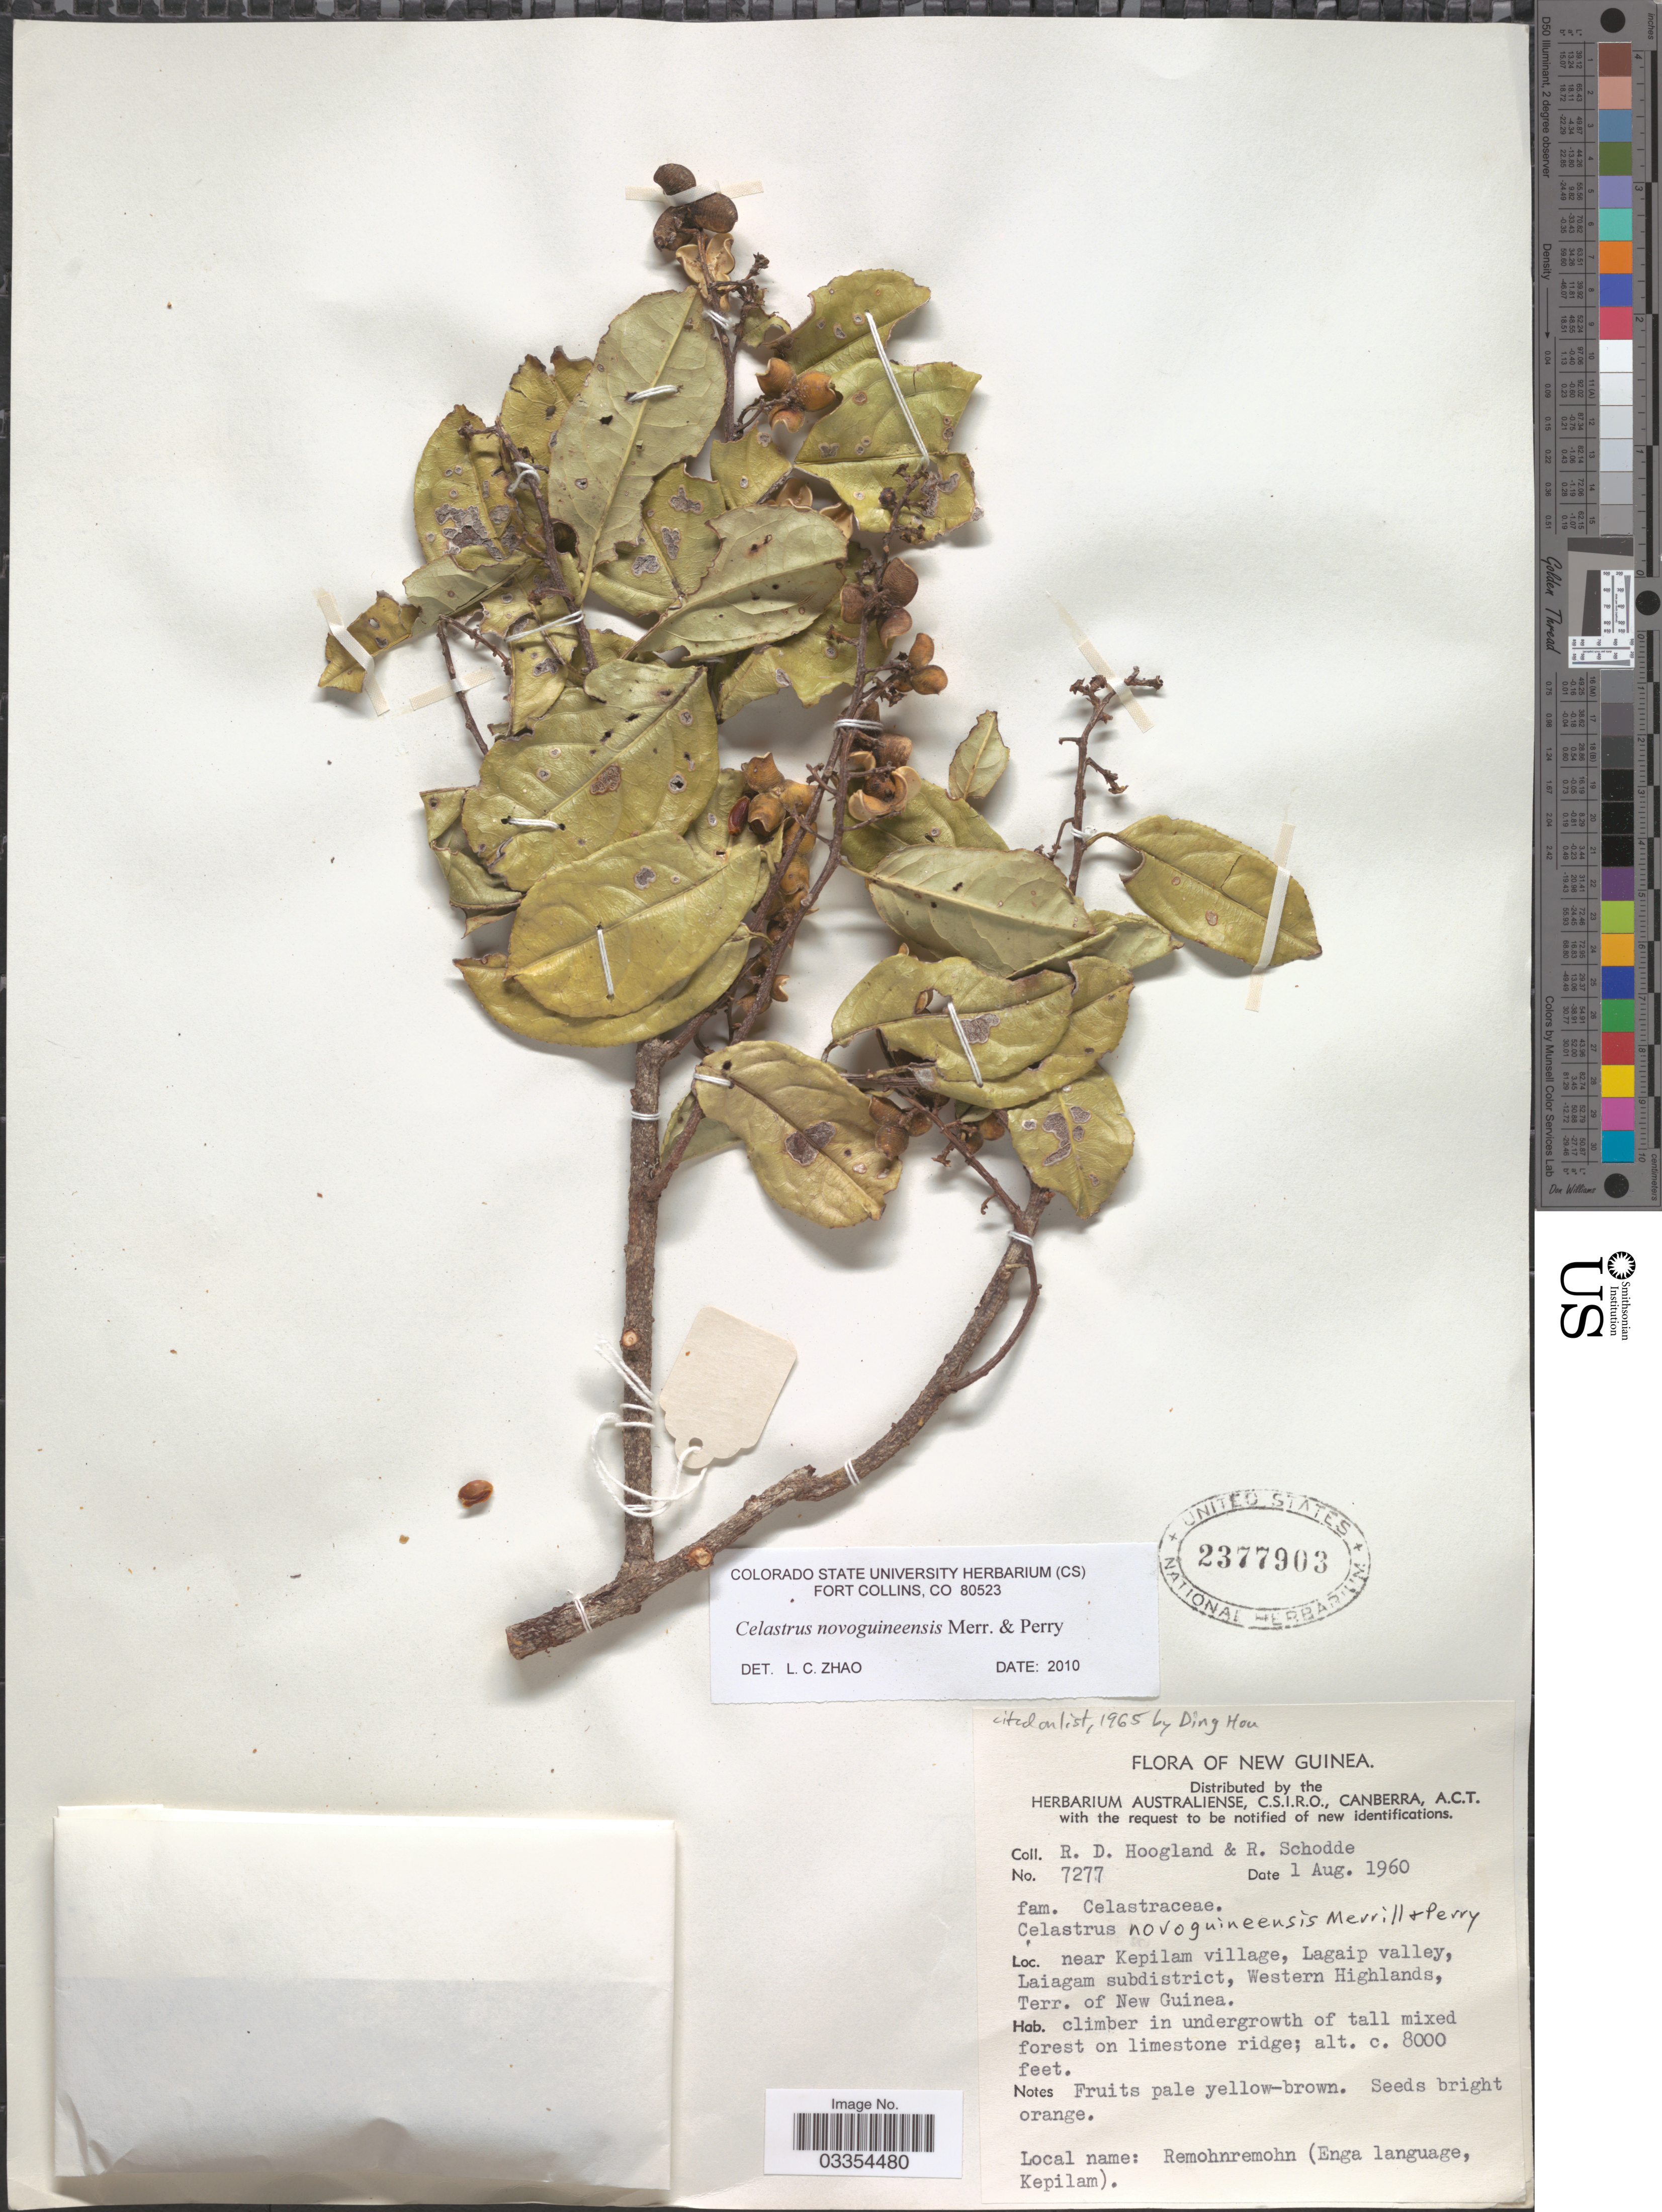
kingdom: Plantae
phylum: Tracheophyta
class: Magnoliopsida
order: Celastrales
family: Celastraceae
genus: Celastrus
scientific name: Celastrus novoguineensis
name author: Merr. & L.M. Perry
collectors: R. D. Hoogland & R. Schodde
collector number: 7277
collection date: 1960-08-01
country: Papua New Guinea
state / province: Western Highlands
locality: New Guinea, near Kepilam village, Lagaip valley, Laiagam subdistrict, Western Highlands, Terr. of New Guinea.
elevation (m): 2438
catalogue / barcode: US 2377903